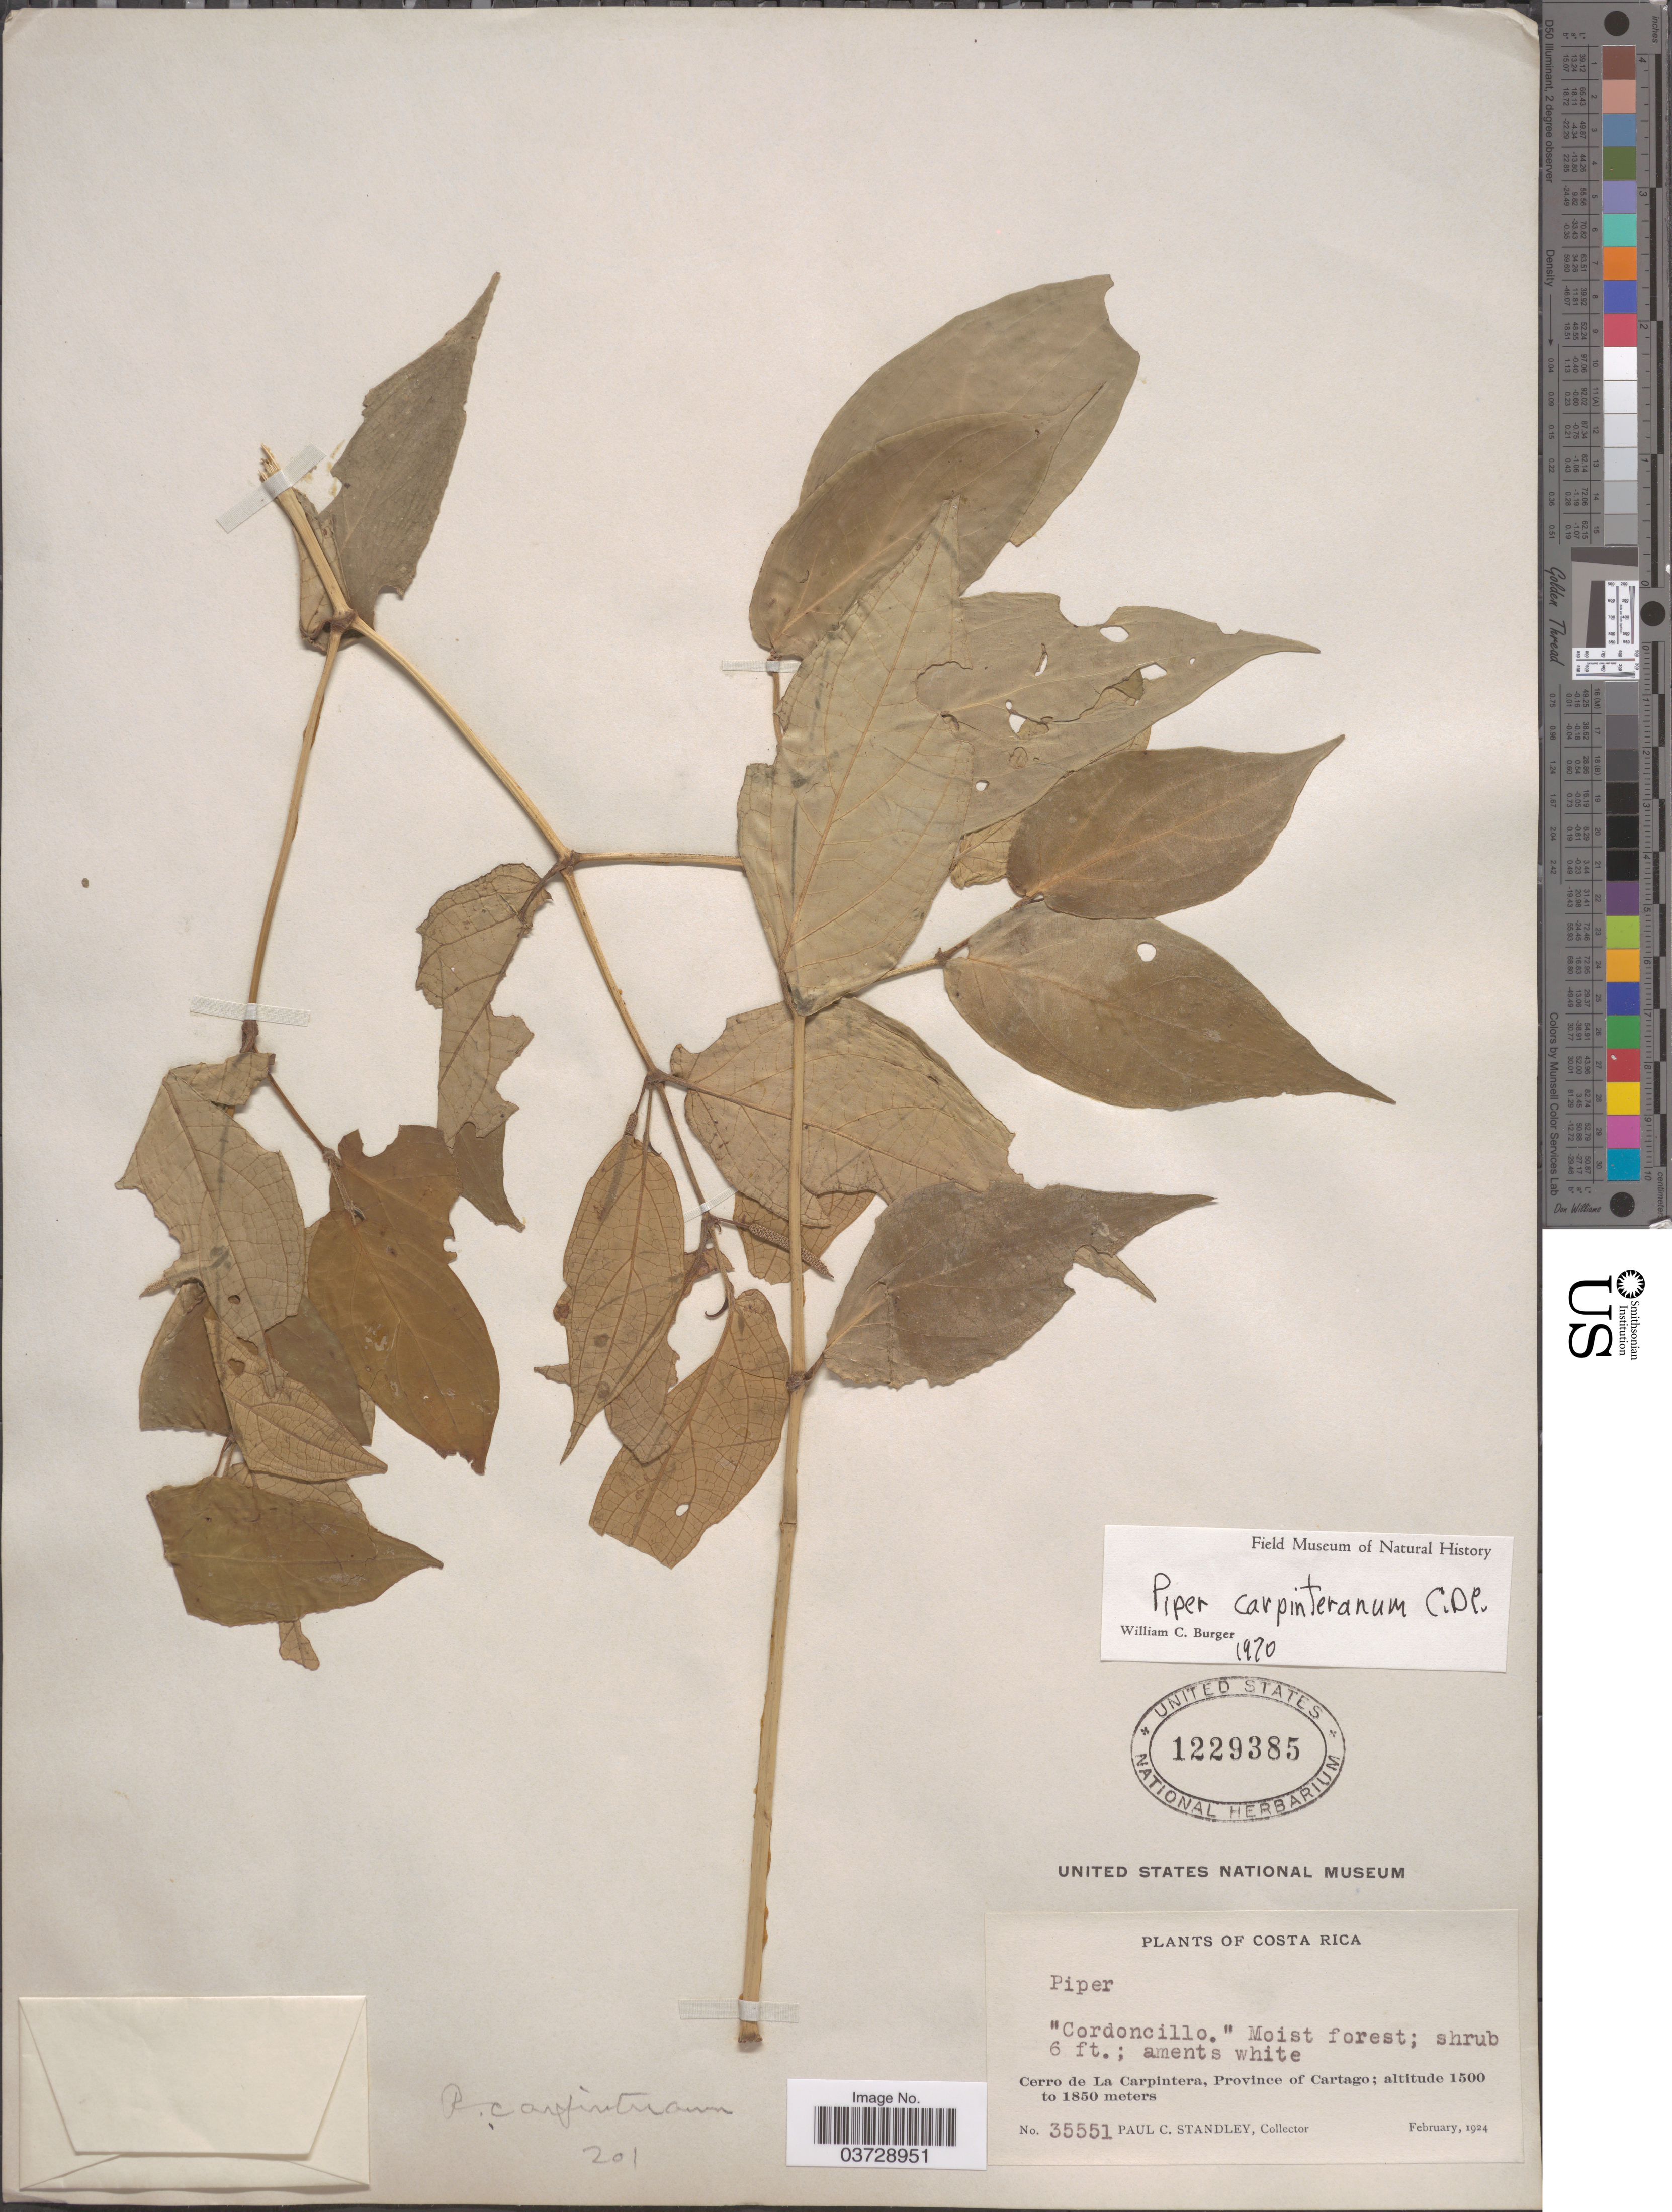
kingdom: Plantae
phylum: Tracheophyta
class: Magnoliopsida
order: Piperales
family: Piperaceae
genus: Piper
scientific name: Piper carpinteranum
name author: C. DC.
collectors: P. C. Standley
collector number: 35551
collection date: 1924-02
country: Costa Rica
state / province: Cartago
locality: Cerro de La Carpintera.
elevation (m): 1500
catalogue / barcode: US 1229385